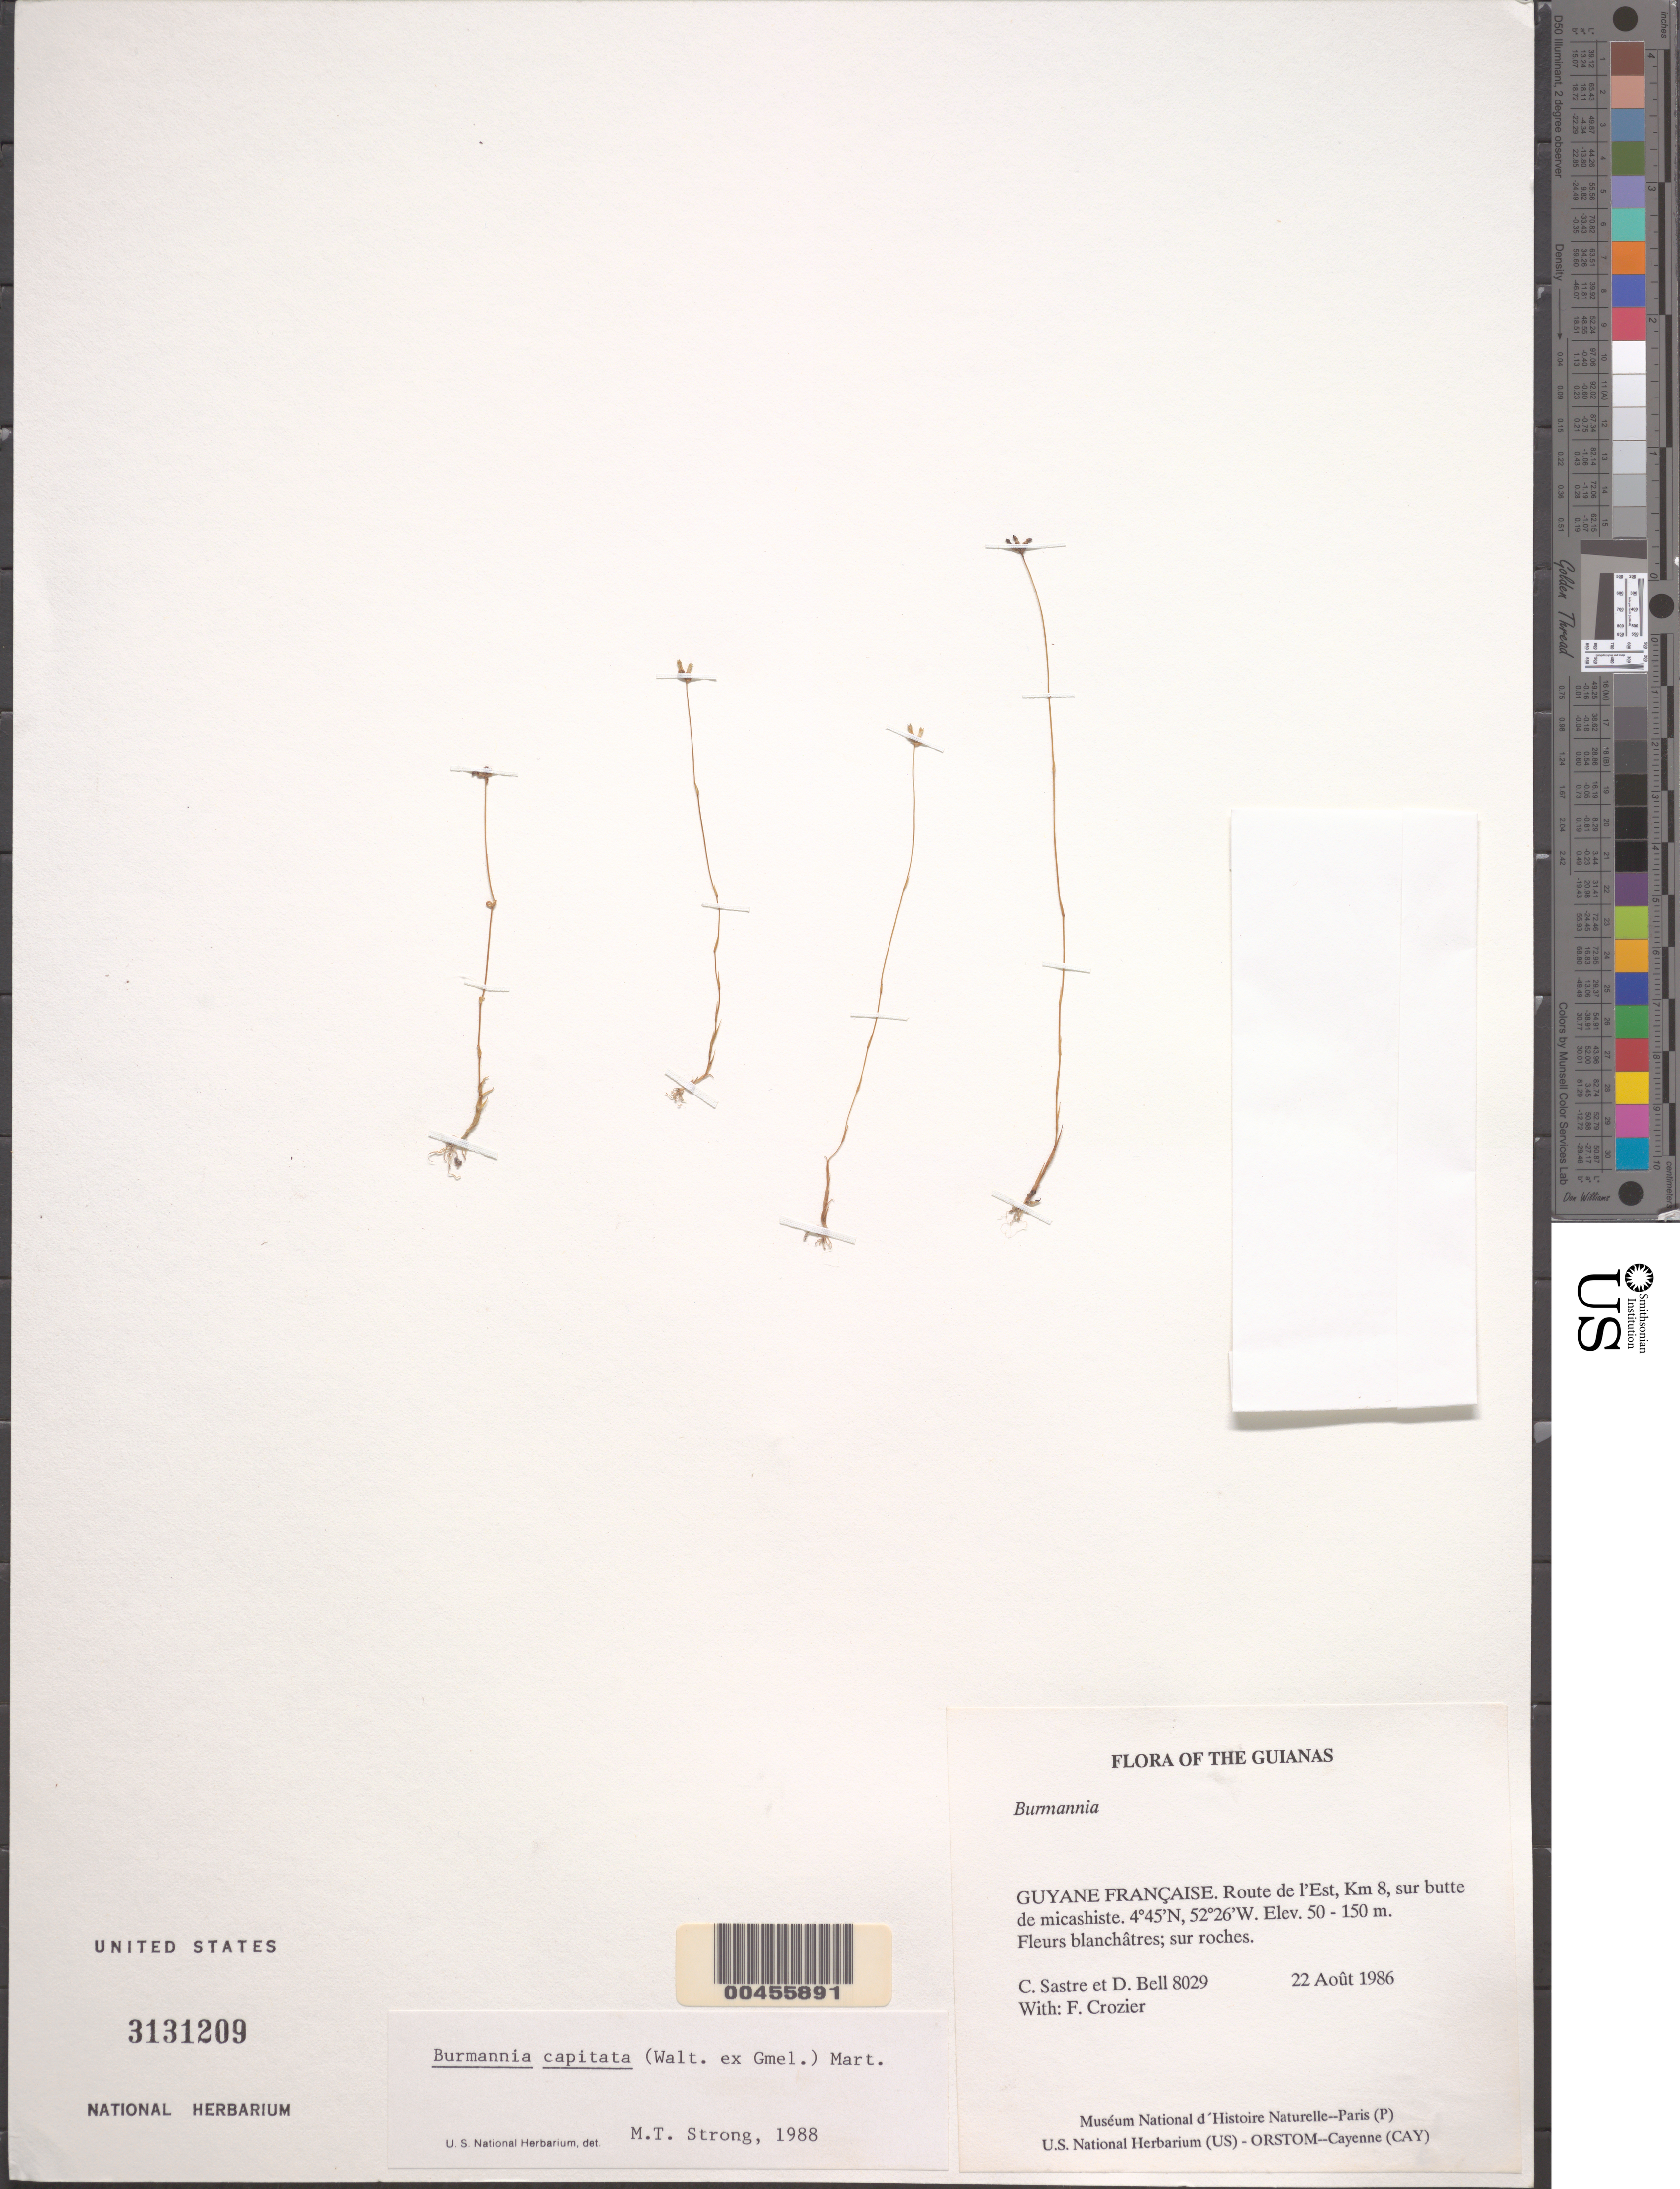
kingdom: Plantae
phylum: Tracheophyta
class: Liliopsida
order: Dioscoreales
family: Burmanniaceae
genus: Burmannia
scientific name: Burmannia capitata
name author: (Walter ex J.F. Gmel.) Mart.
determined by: Strong, M. T., (US), Smithsonian Institution - National Museum of Natural History (UNITED STATES)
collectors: C. H. L. Sastre, D. A. Bell & F. Crozier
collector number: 8029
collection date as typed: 22 August 1986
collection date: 1986-08-22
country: French Guiana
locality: Route de l'Est, Km 8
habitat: sur butte de micashiste (on a mica-schiste knoll)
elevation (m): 50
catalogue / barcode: US 3131209